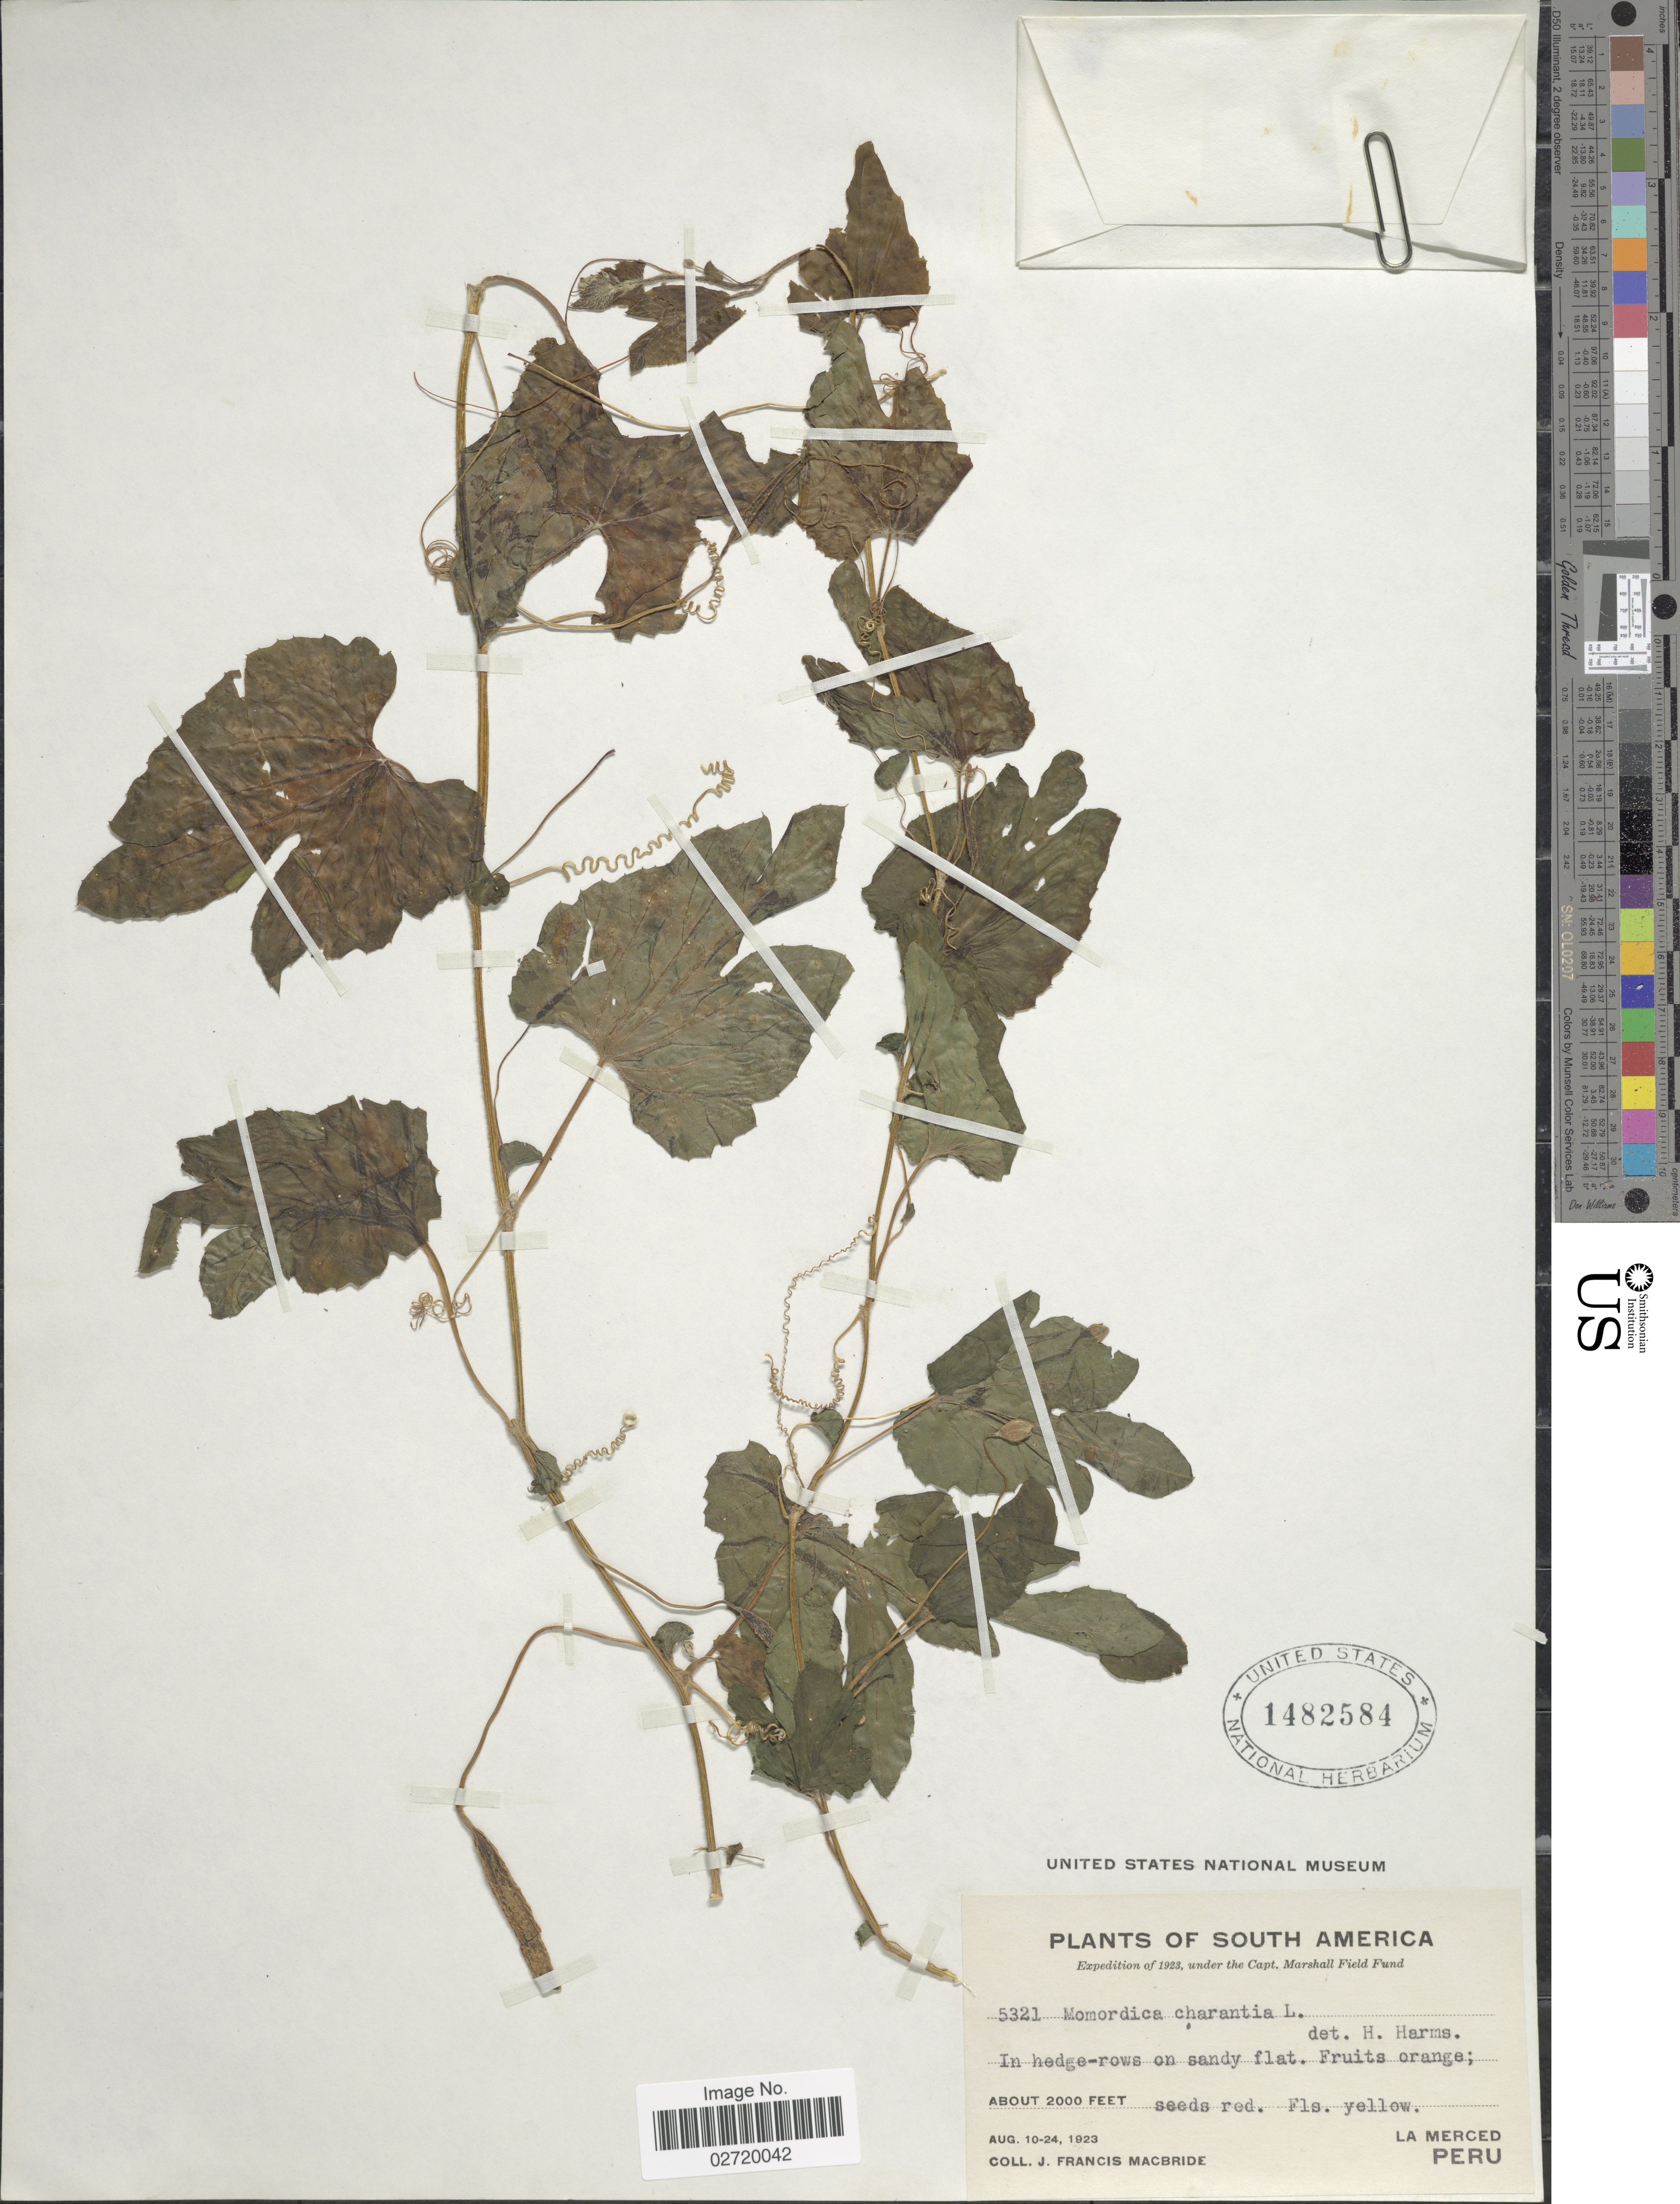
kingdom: Plantae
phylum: Tracheophyta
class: Magnoliopsida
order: Cucurbitales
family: Cucurbitaceae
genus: Momordica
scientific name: Momordica charantia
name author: L.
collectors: J. F. Macbride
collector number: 5321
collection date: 1923-08-10/1923-08-24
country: Peru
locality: La Merced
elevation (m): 610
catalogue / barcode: US 1482584